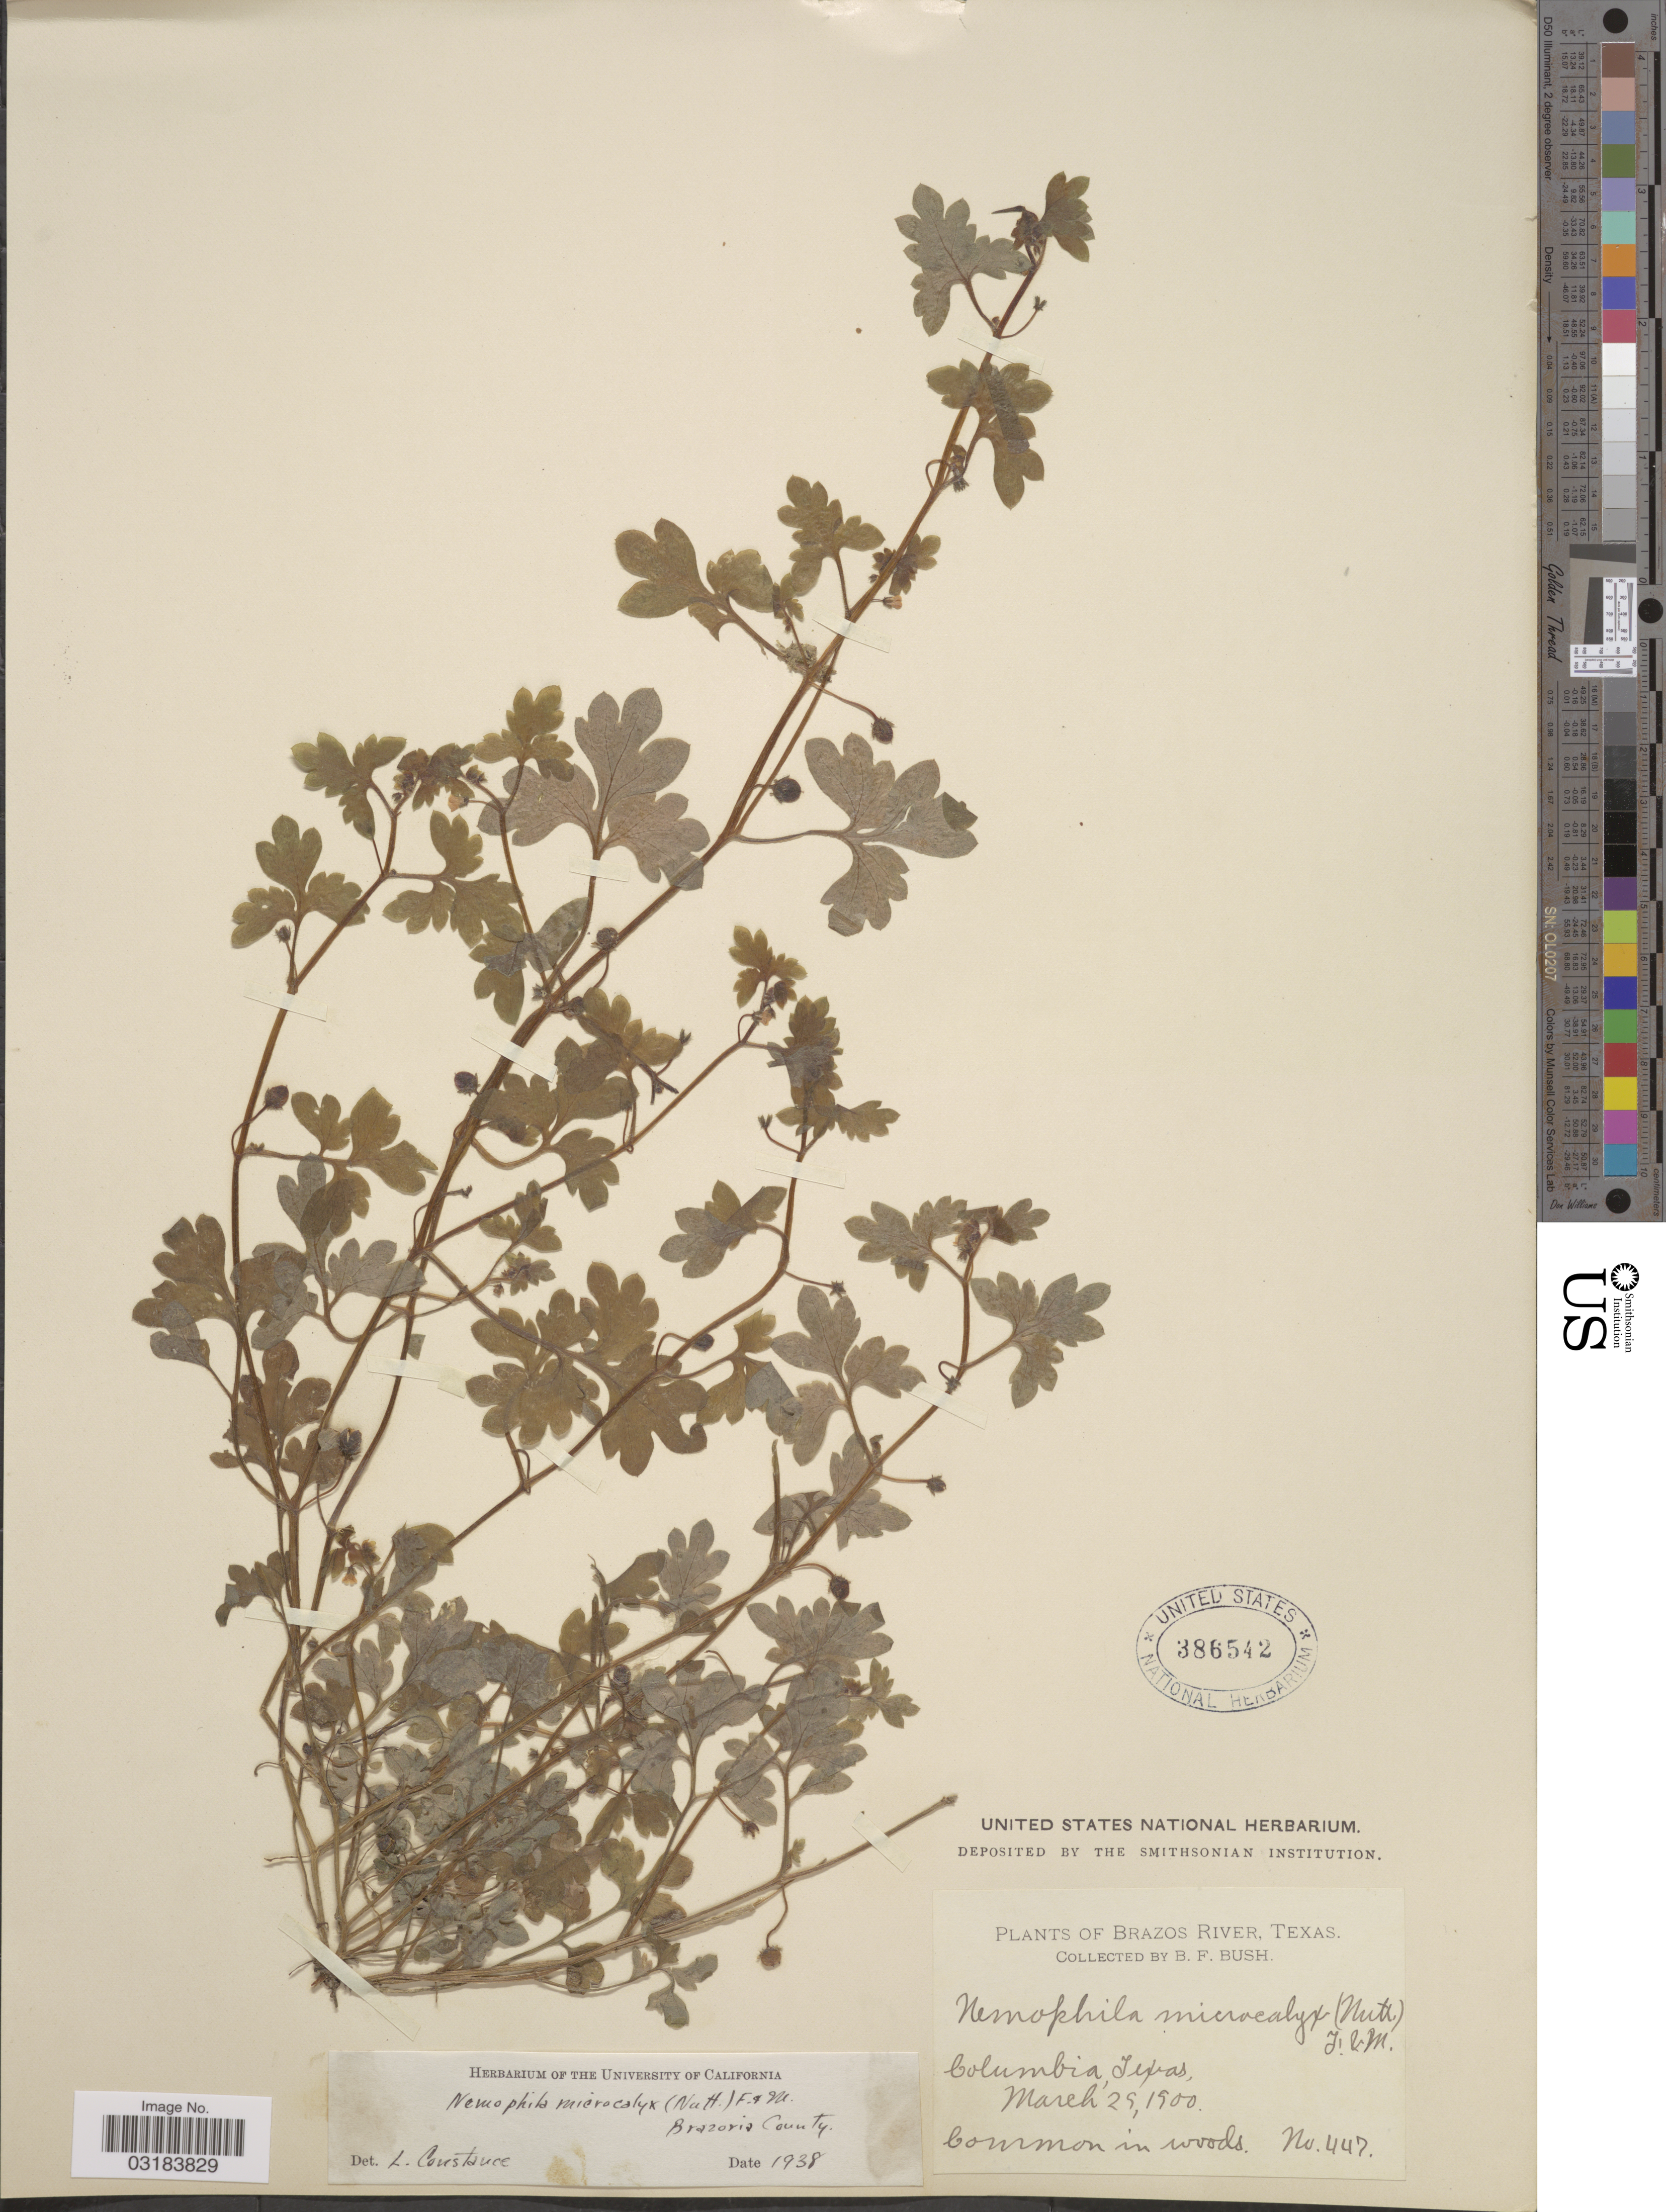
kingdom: Plantae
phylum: Tracheophyta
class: Magnoliopsida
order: Boraginales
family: Hydrophyllaceae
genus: Nemophila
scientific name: Nemophila microcalyx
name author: (Nutt.) Fisch. & C.A. Mey.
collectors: B. F. Bush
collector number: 447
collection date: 1900-03-29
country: United States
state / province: Texas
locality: Brazos River. Columbia.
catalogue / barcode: US 386542